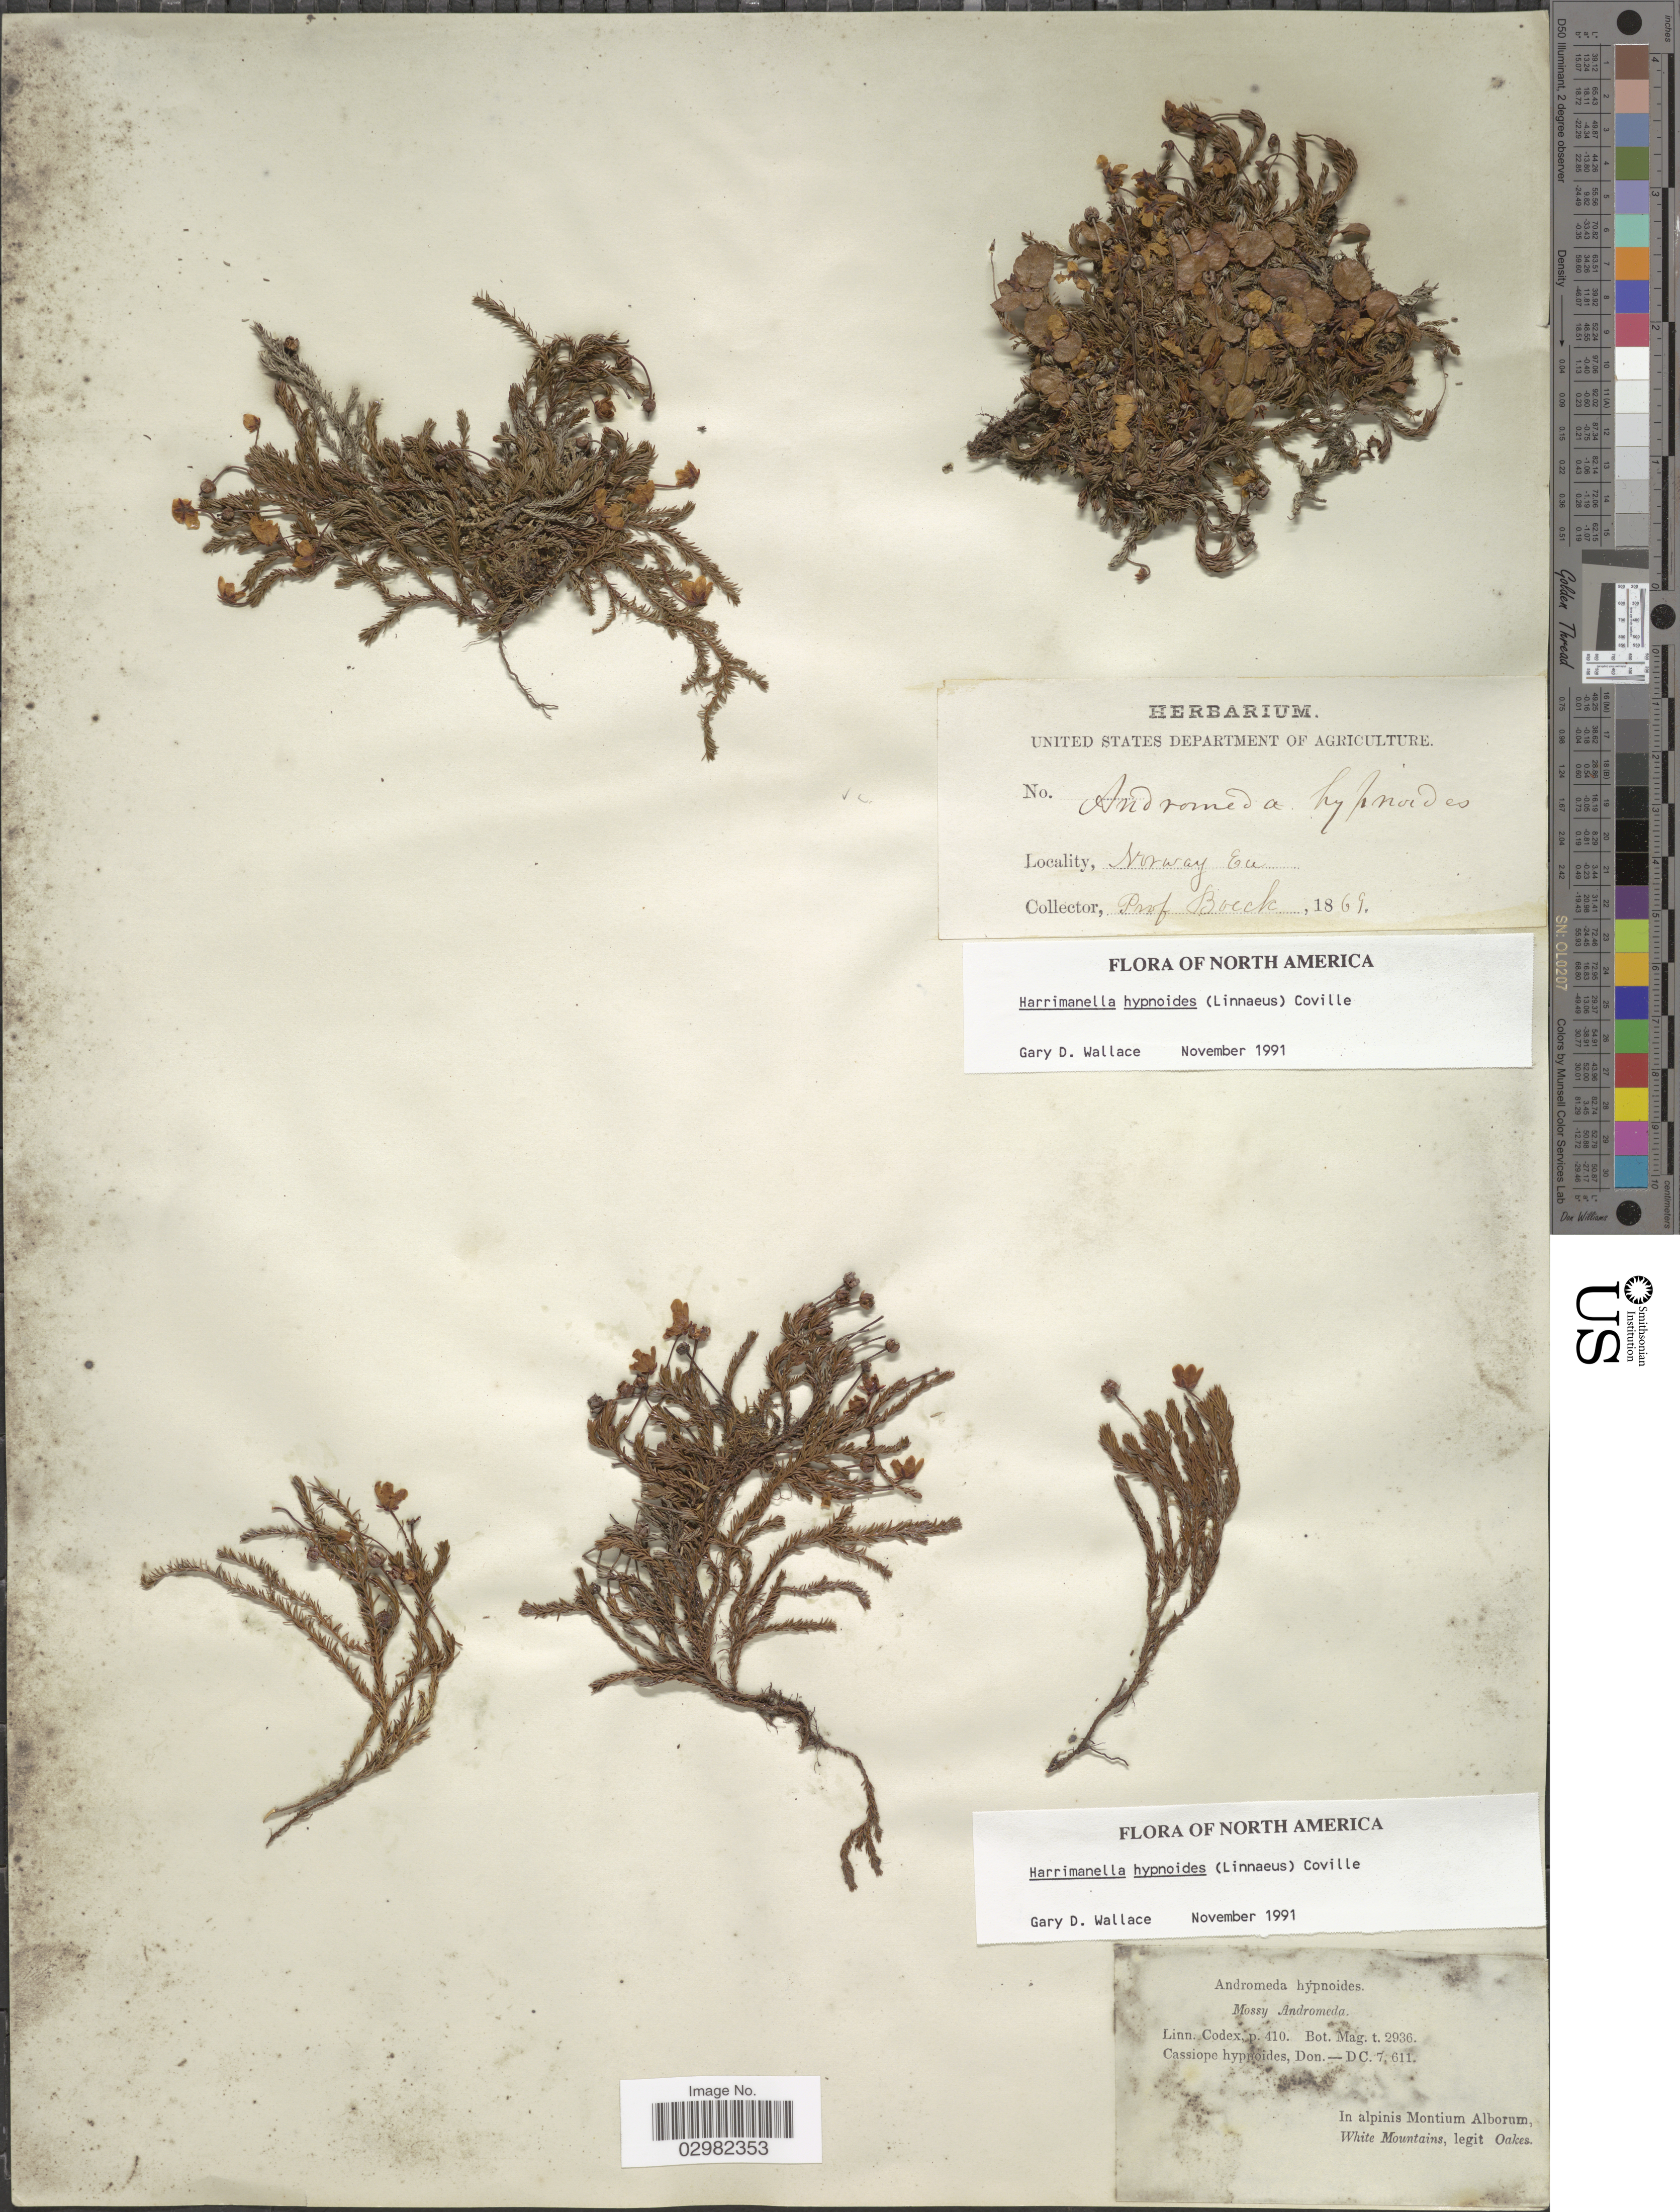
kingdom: Plantae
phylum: Tracheophyta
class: Magnoliopsida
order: Ericales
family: Ericaceae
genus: Harrimanella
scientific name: Harrimanella hypnoides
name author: (L.) Coville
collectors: P. Boeck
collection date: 1869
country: Norway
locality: Norway Eu.